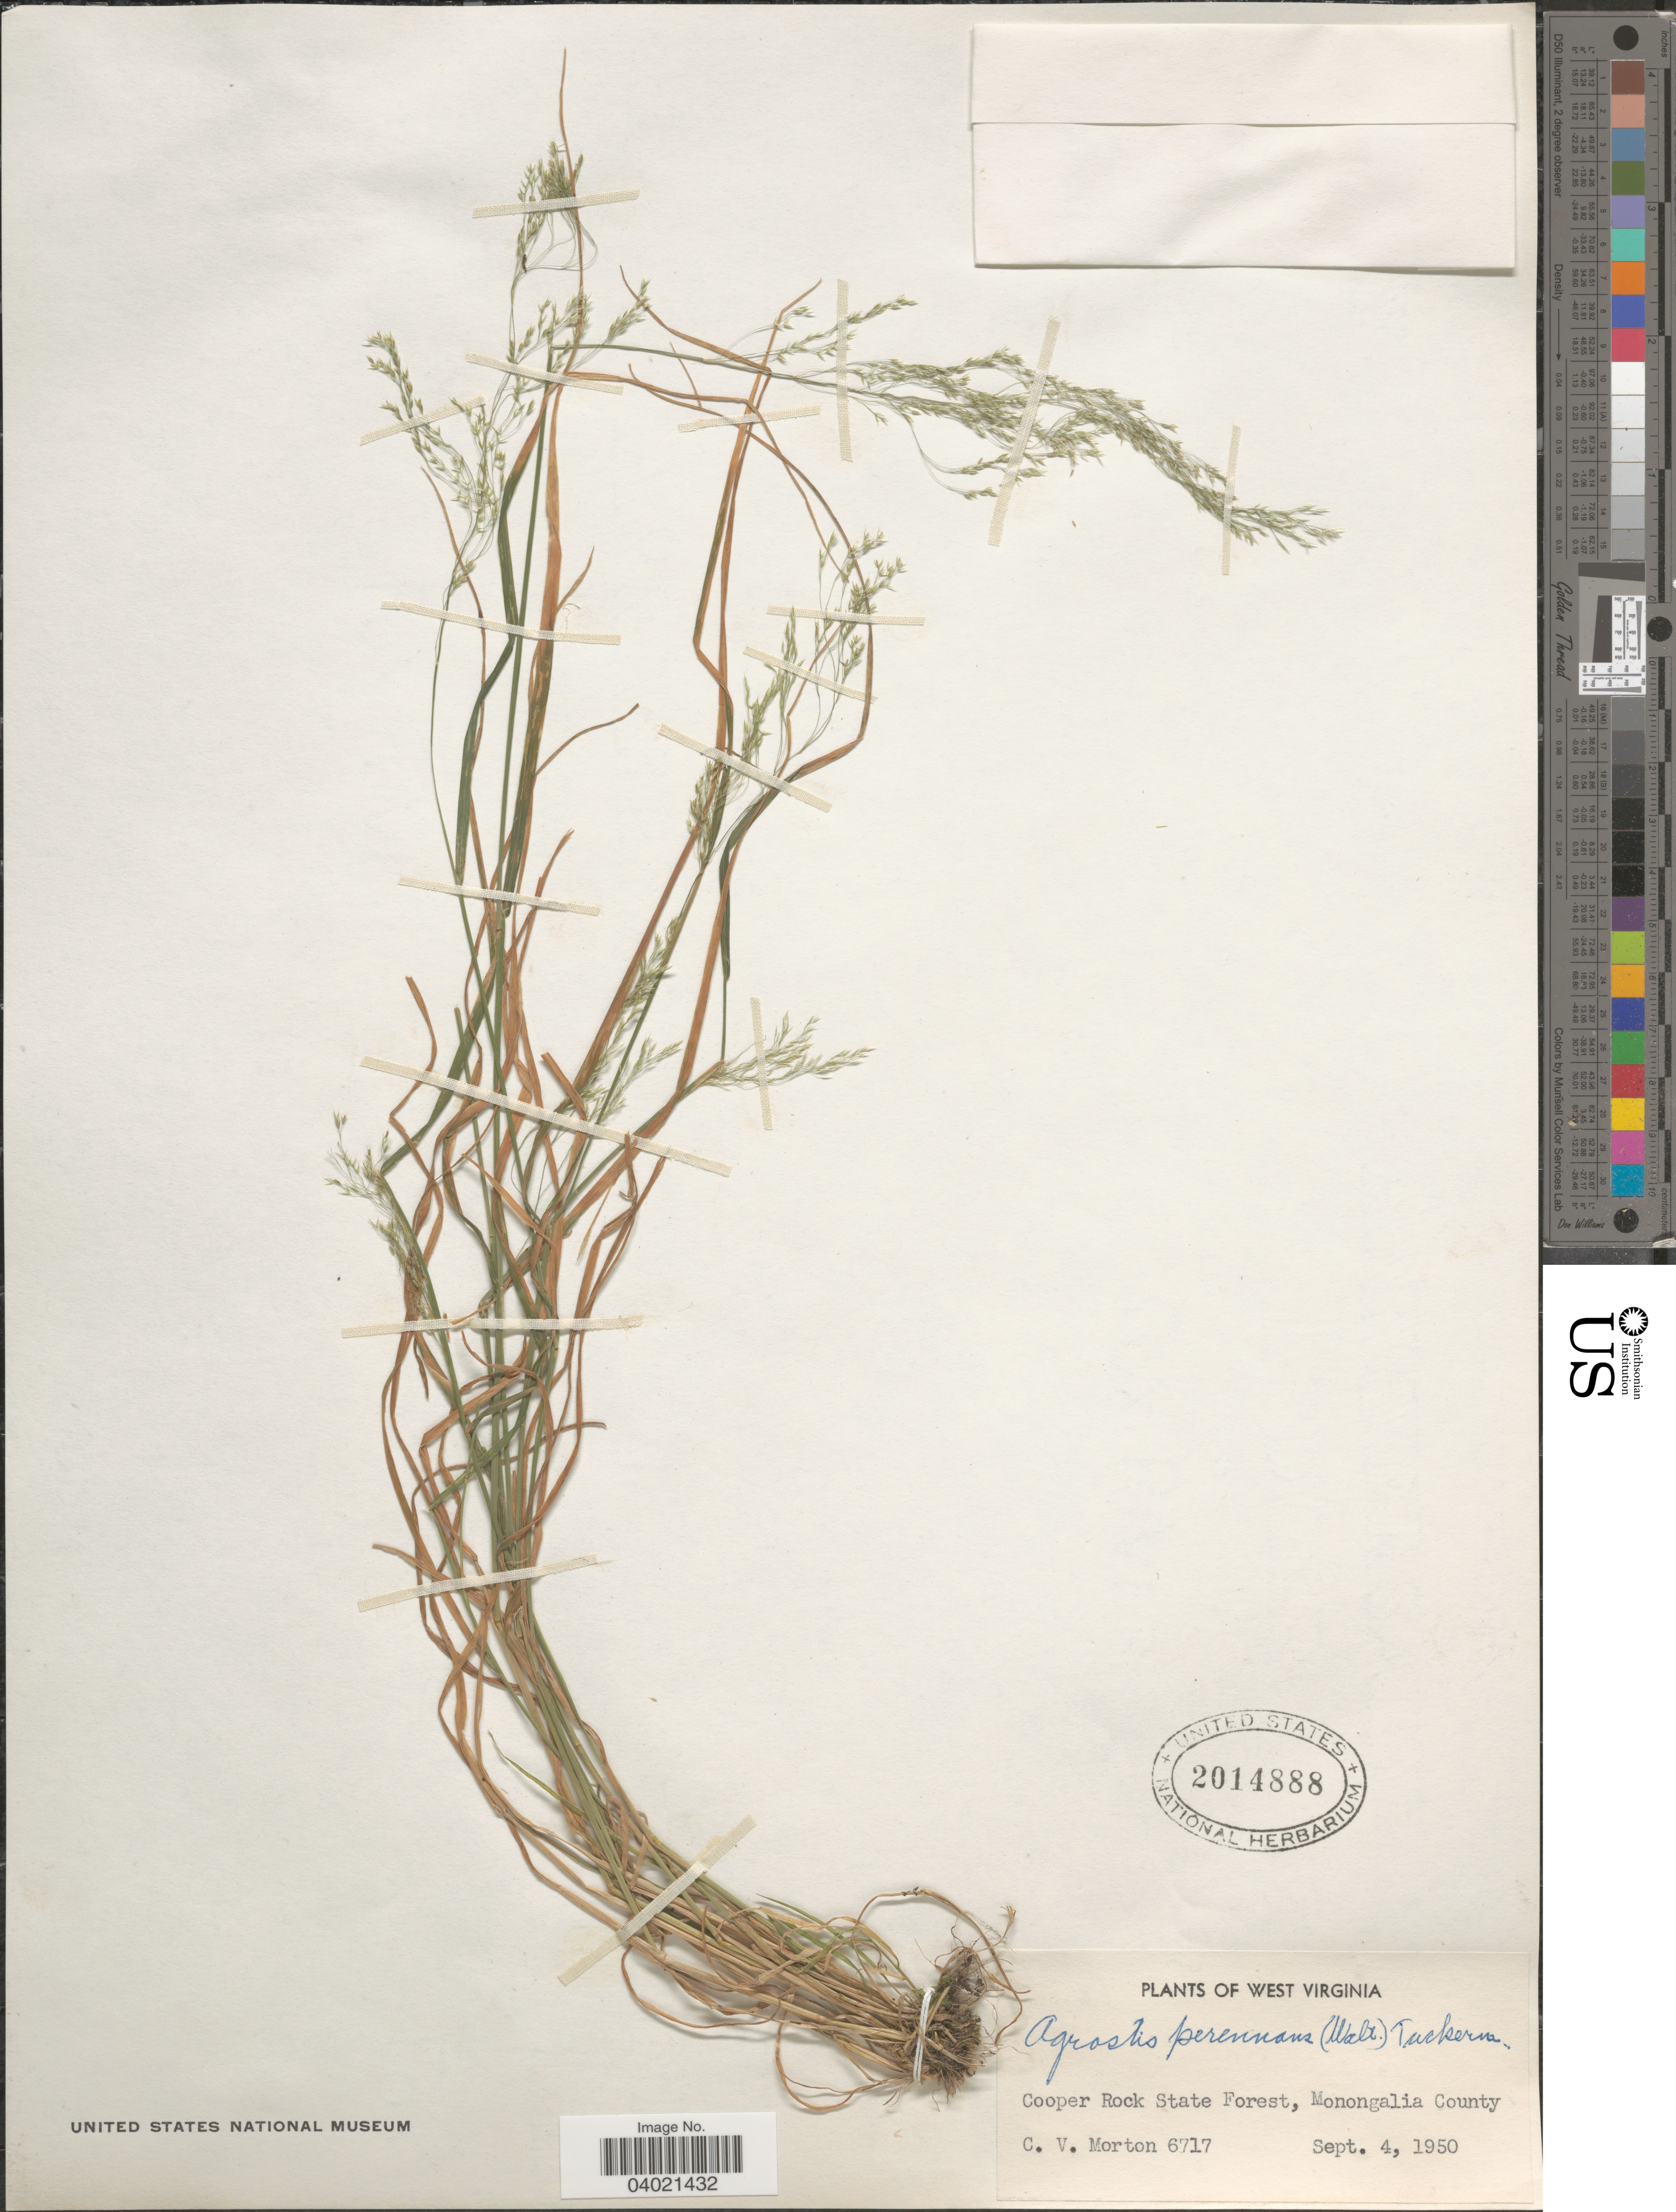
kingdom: Plantae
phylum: Tracheophyta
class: Liliopsida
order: Poales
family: Poaceae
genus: Agrostis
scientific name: Agrostis perennans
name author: (Walter) Tuck.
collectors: C. V. Morton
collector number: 6717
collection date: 1950-09-04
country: United States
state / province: West Virginia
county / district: Monongalia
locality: Cooper Rock State Forest, Monongalia County.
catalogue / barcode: US 2014888